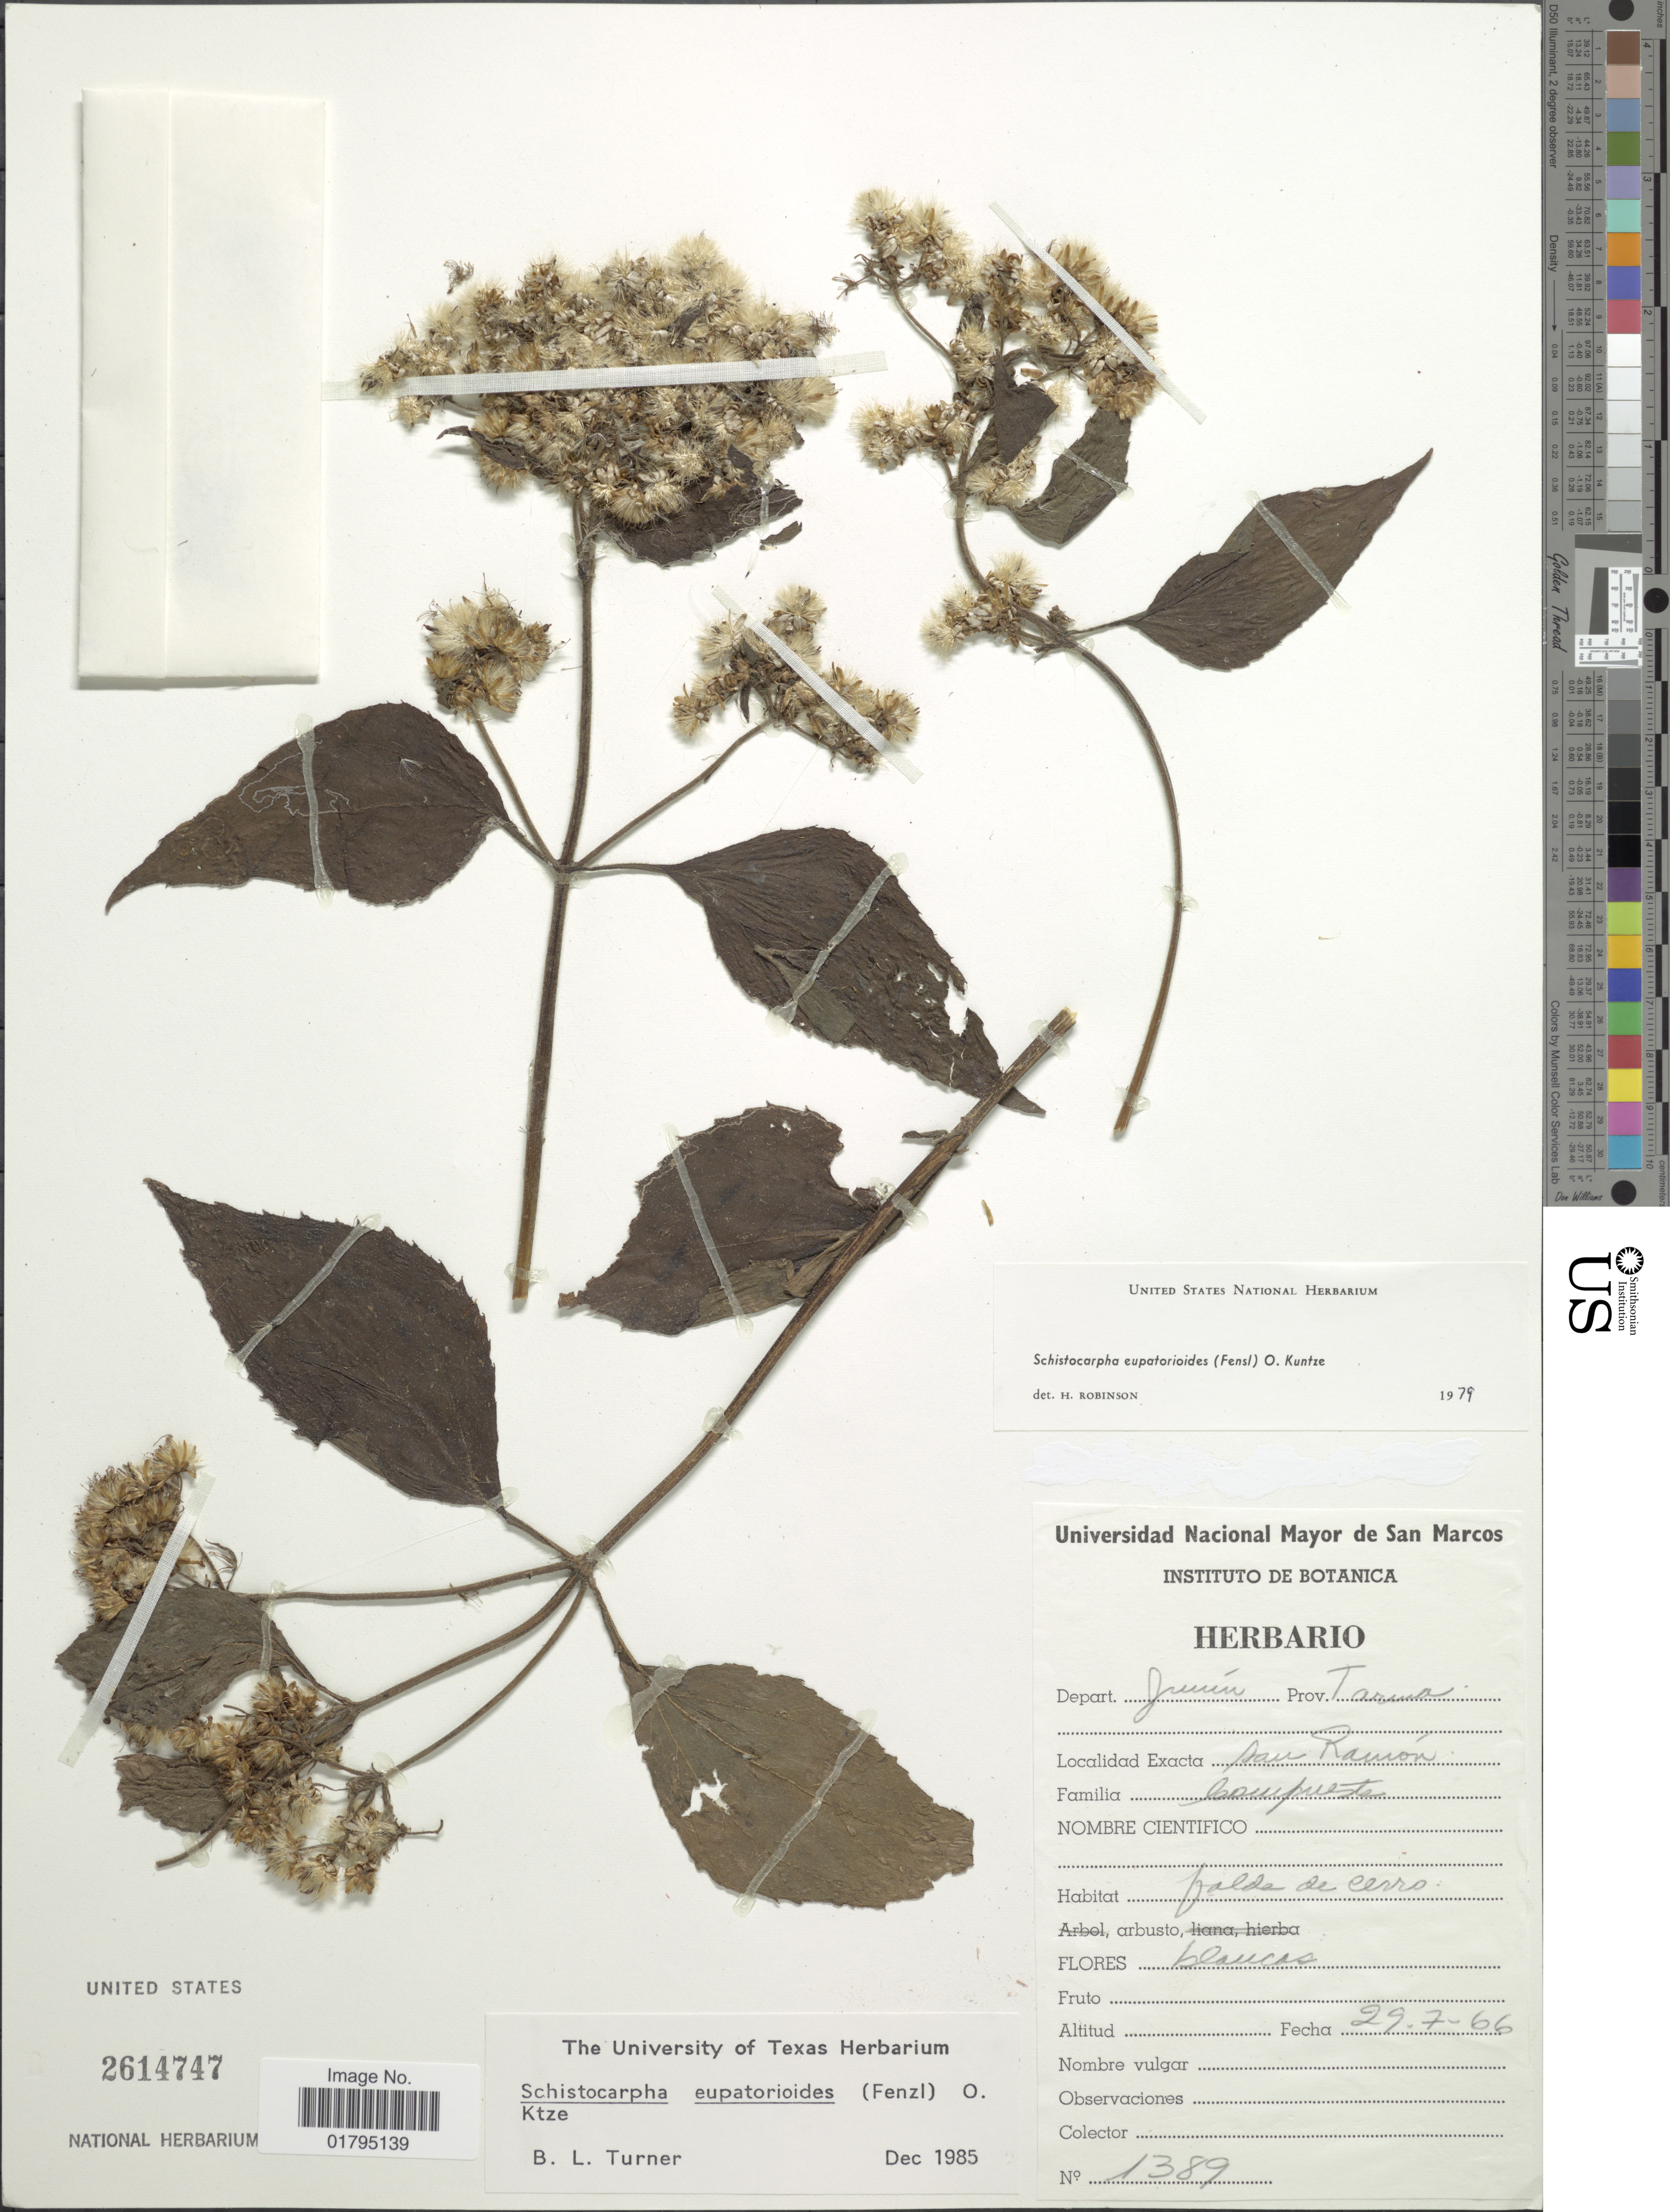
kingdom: Plantae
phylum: Tracheophyta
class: Magnoliopsida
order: Asterales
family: Asteraceae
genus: Schistocarpha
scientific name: Schistocarpha eupatorioides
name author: (Fenzl) Kuntze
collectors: Universidad Nacional Mayor de San Marcos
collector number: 1389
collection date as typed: Transcribed d/m/y: 29/7/66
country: Peru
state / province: Junín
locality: San Ramón, Prov. Tarma, Dept. Junín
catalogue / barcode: US 2614747